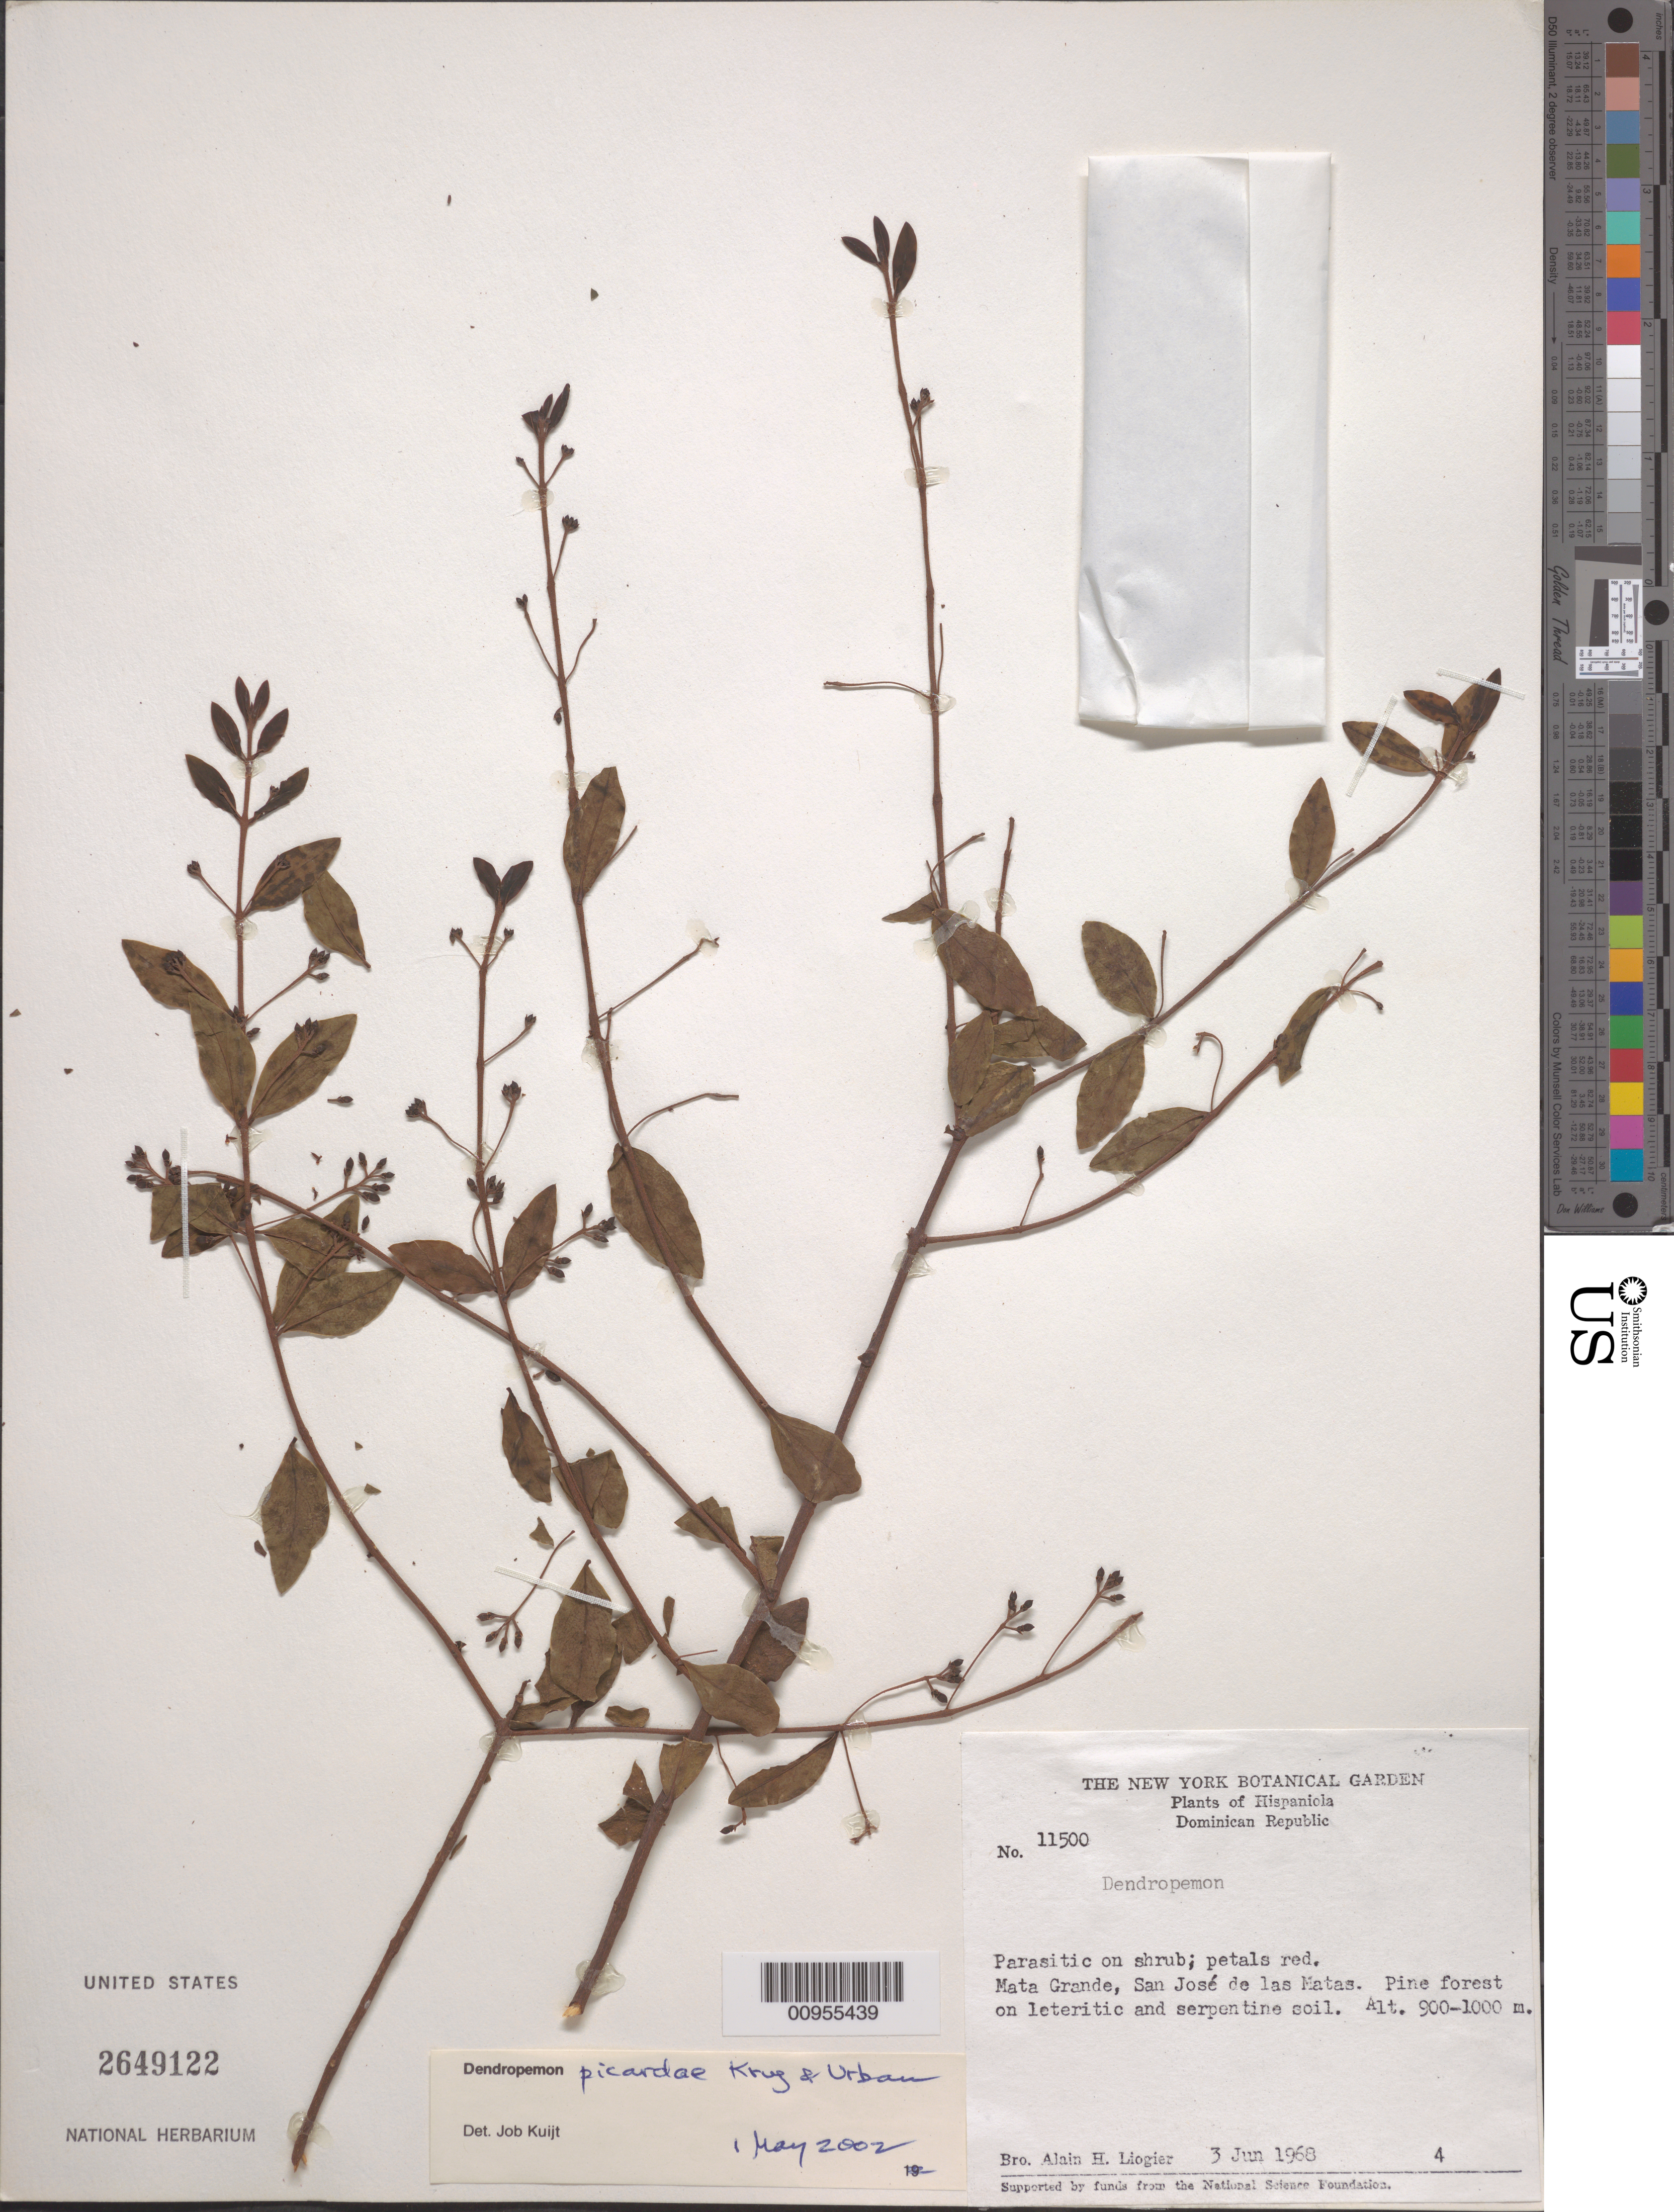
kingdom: Plantae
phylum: Tracheophyta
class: Magnoliopsida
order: Santalales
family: Loranthaceae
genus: Dendropemon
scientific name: Dendropemon picardae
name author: Krug & Urb.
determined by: Kuijt, Job, (CANADA)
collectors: A. H. Liogier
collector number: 11500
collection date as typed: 03 Jun 1968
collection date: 1968-06-03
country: Dominican Republic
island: Hispaniola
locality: Mata Grande, San José de las Matas.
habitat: Pine forest on lateritic and serpentine soil.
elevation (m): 900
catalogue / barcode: US 2649122